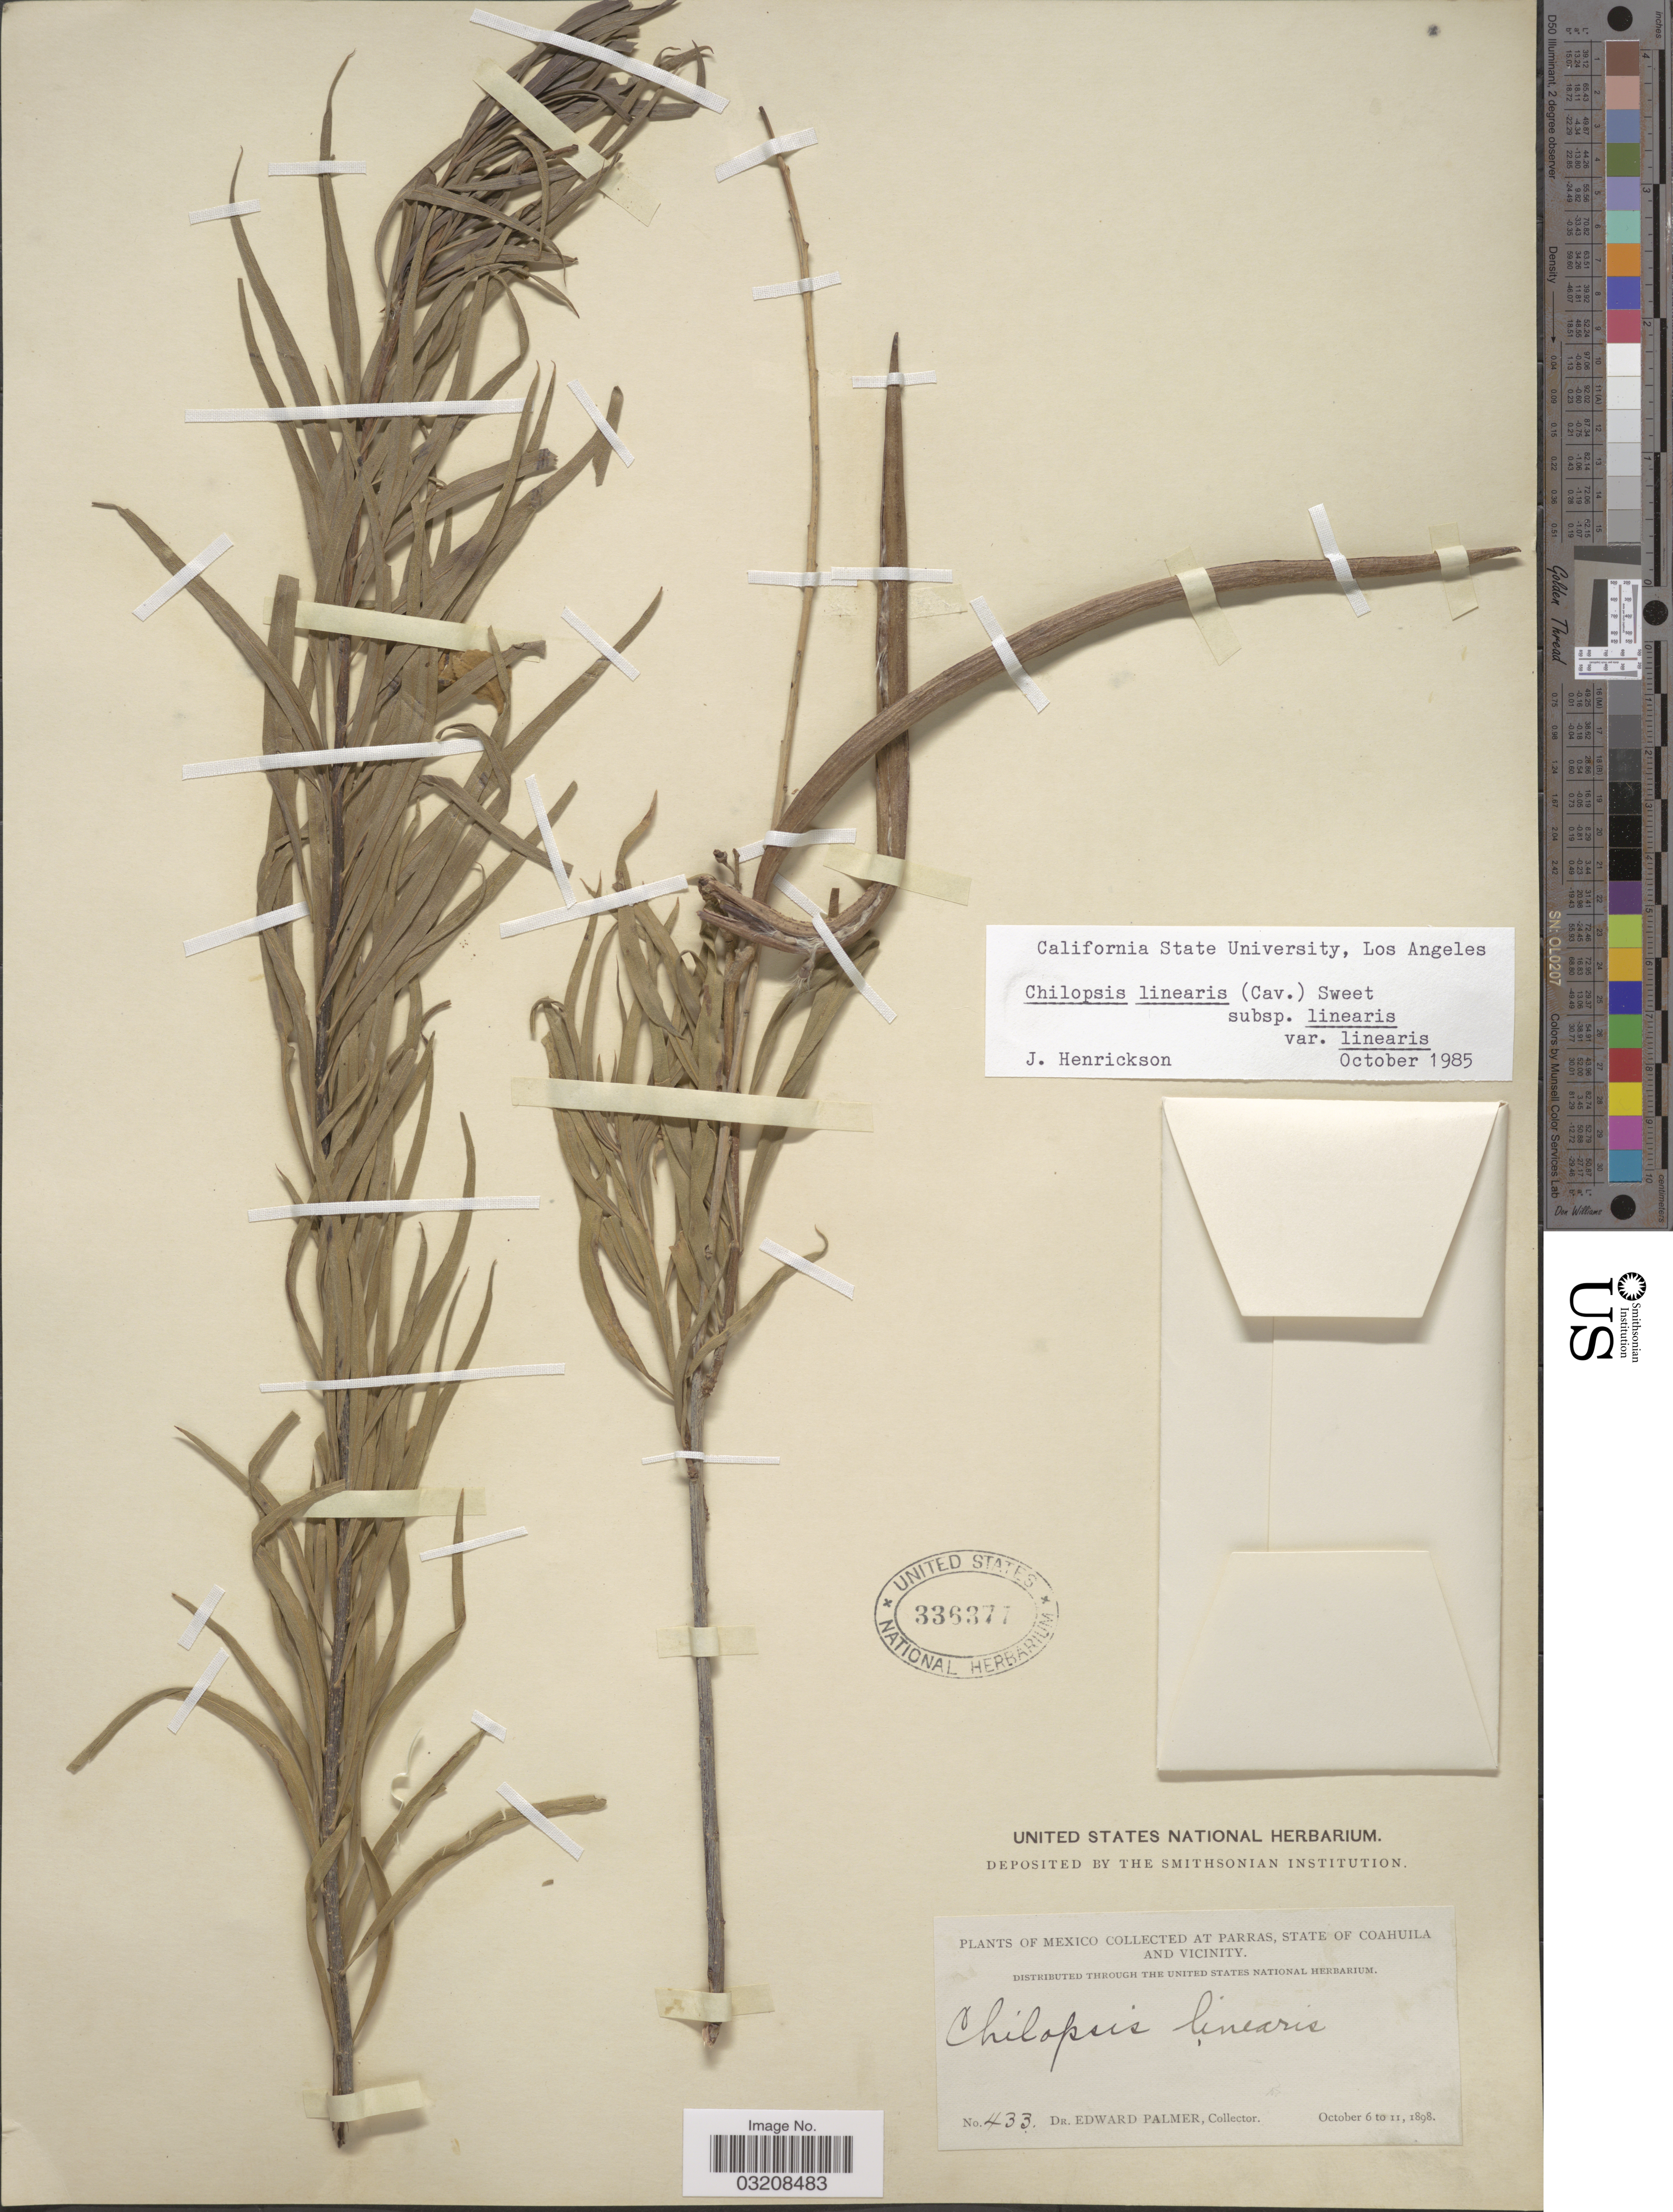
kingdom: Plantae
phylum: Tracheophyta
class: Magnoliopsida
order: Lamiales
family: Bignoniaceae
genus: Chilopsis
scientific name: Chilopsis linearis subsp. linearis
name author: (Cav.) Sweet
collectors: E. Palmer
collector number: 433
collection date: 1898-10-06/1898-10-11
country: Mexico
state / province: Coahuila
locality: Parras, State of Coahuila and vicinity.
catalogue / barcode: US 336377